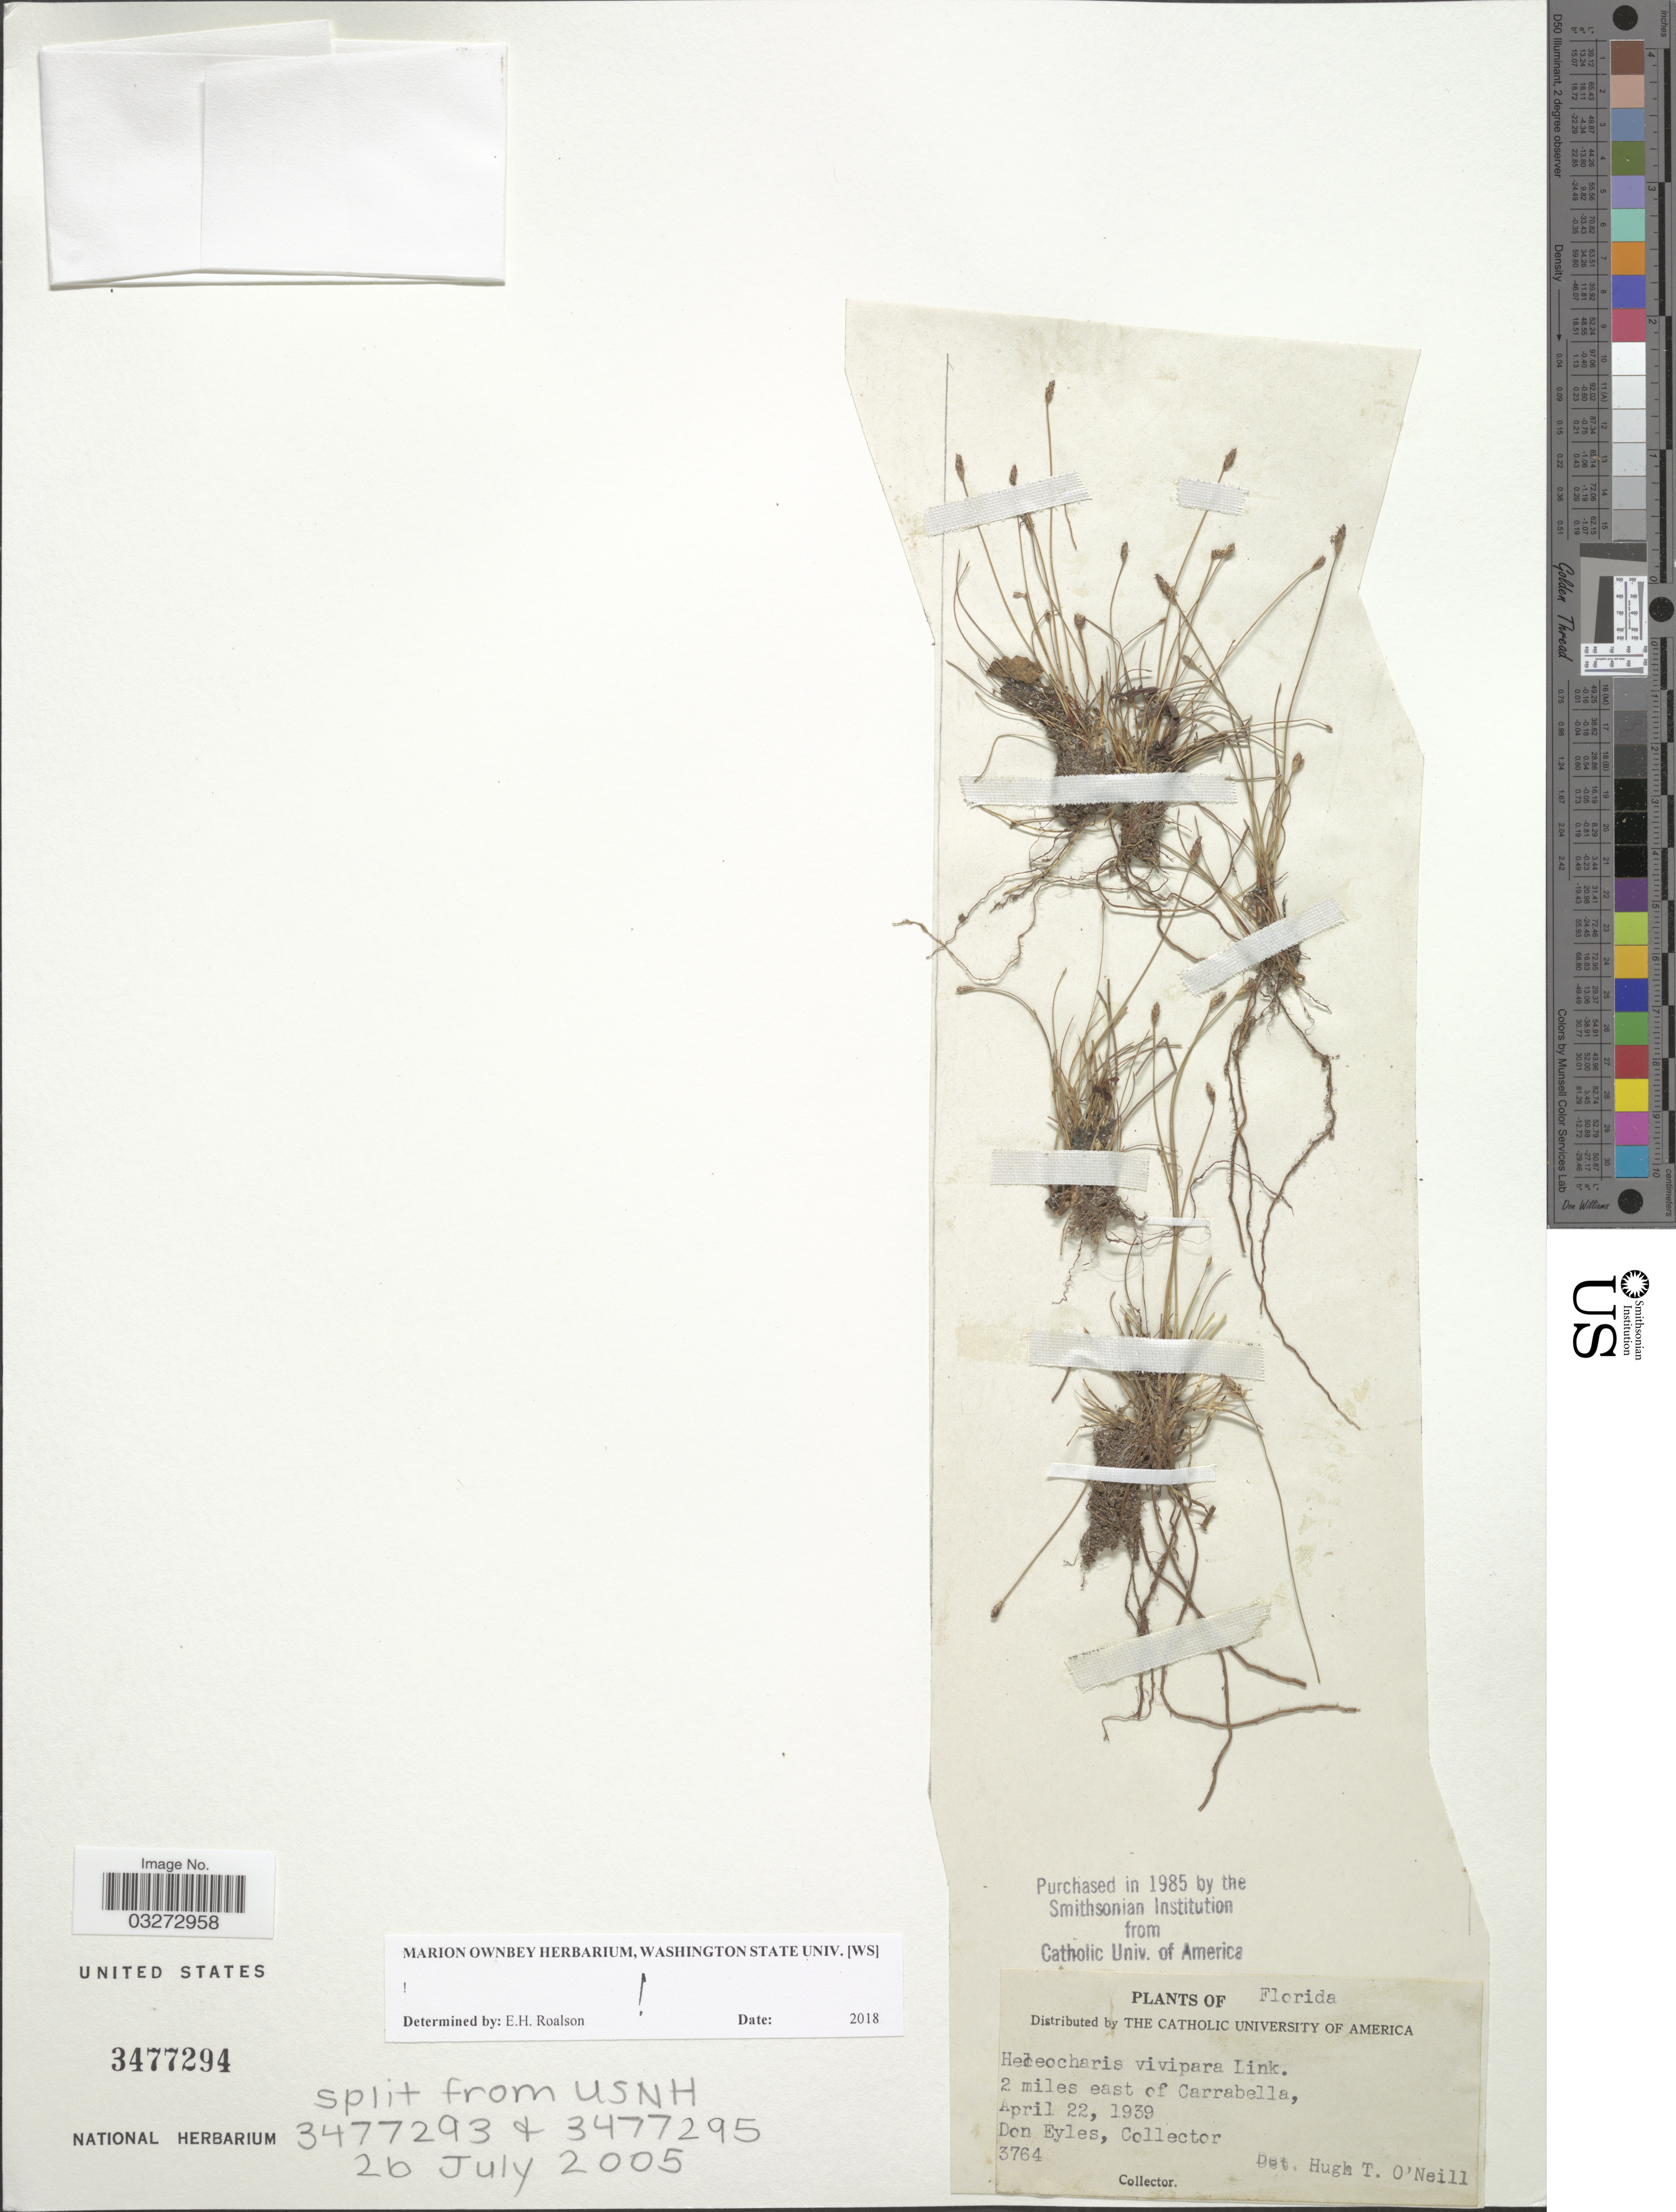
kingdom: Plantae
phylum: Tracheophyta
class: Liliopsida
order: Poales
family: Cyperaceae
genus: Eleocharis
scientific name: Eleocharis vivipara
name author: Link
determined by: Roalson, E. H.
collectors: D. Eyles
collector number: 3764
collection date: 1939-04-22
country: United States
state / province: Florida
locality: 2 miles east of Carrabella.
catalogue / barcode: US 3477294